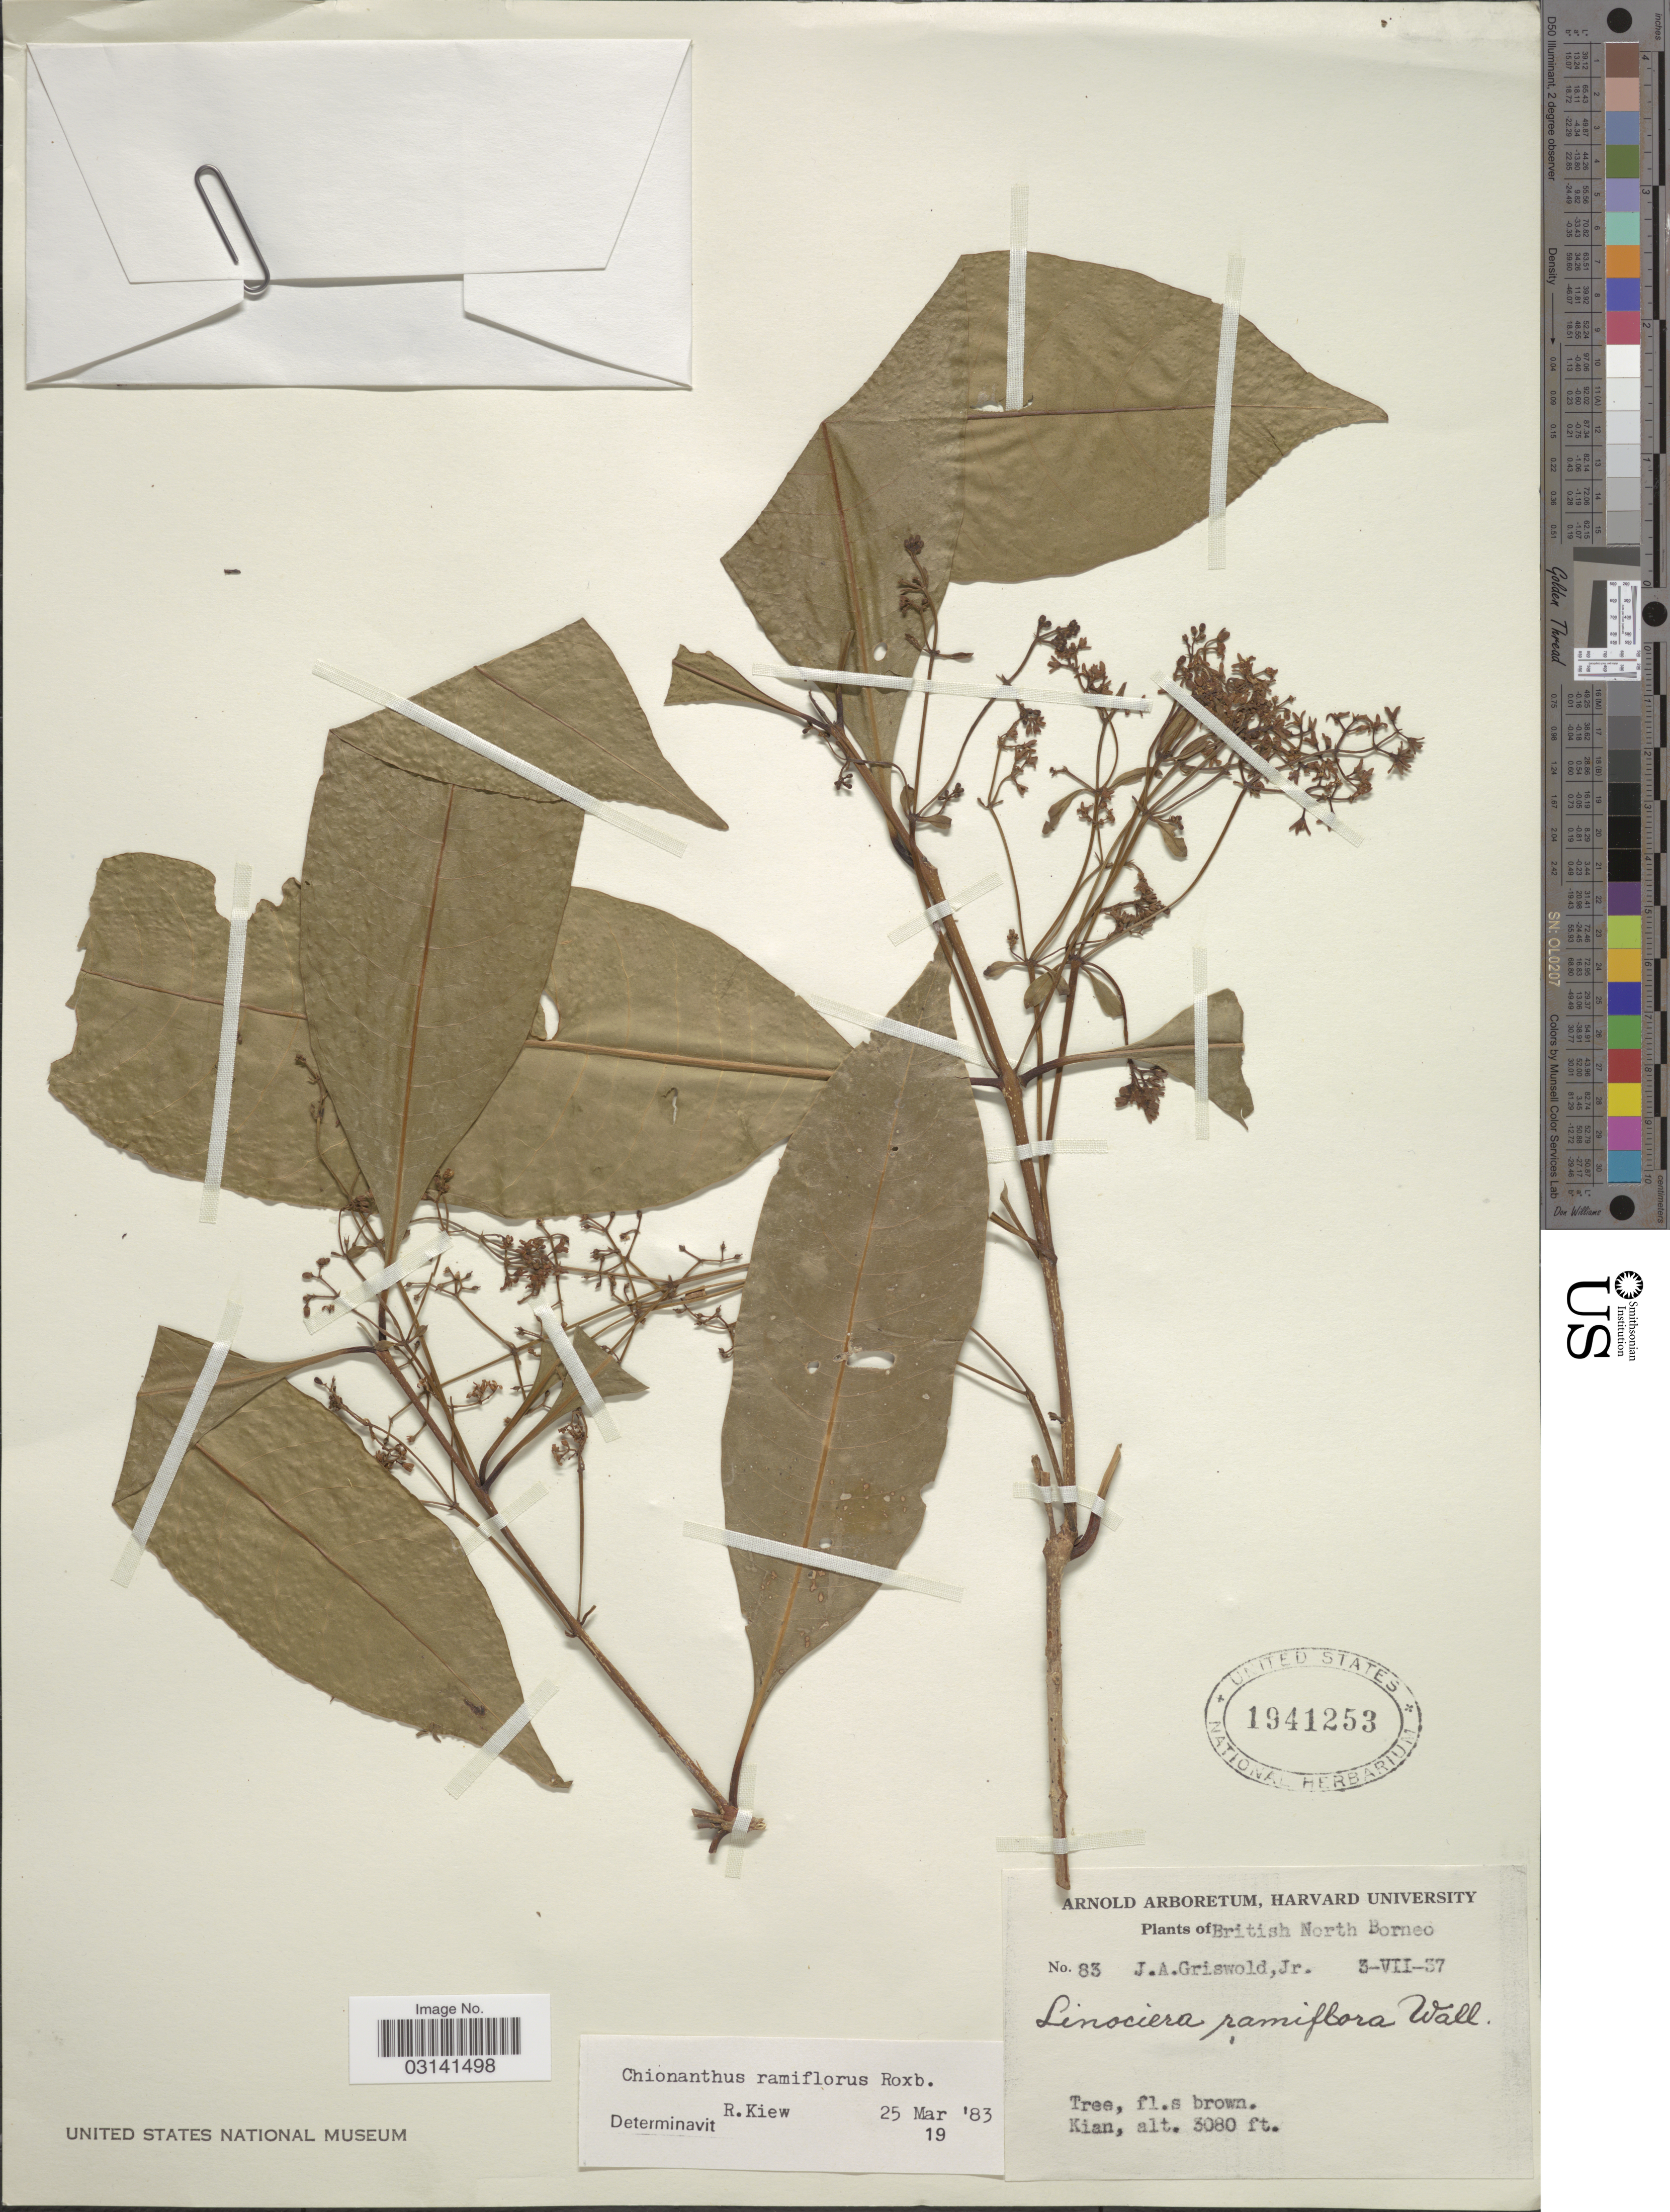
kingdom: Plantae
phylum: Tracheophyta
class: Magnoliopsida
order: Lamiales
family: Oleaceae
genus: Chionanthus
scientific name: Chionanthus ramiflorus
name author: Roxb.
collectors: J. Griswold Jr.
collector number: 83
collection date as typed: Transcribed d/m/y: 3/7/37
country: Malaysia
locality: British North Borneo, Kian.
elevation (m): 939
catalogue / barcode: US 1941253